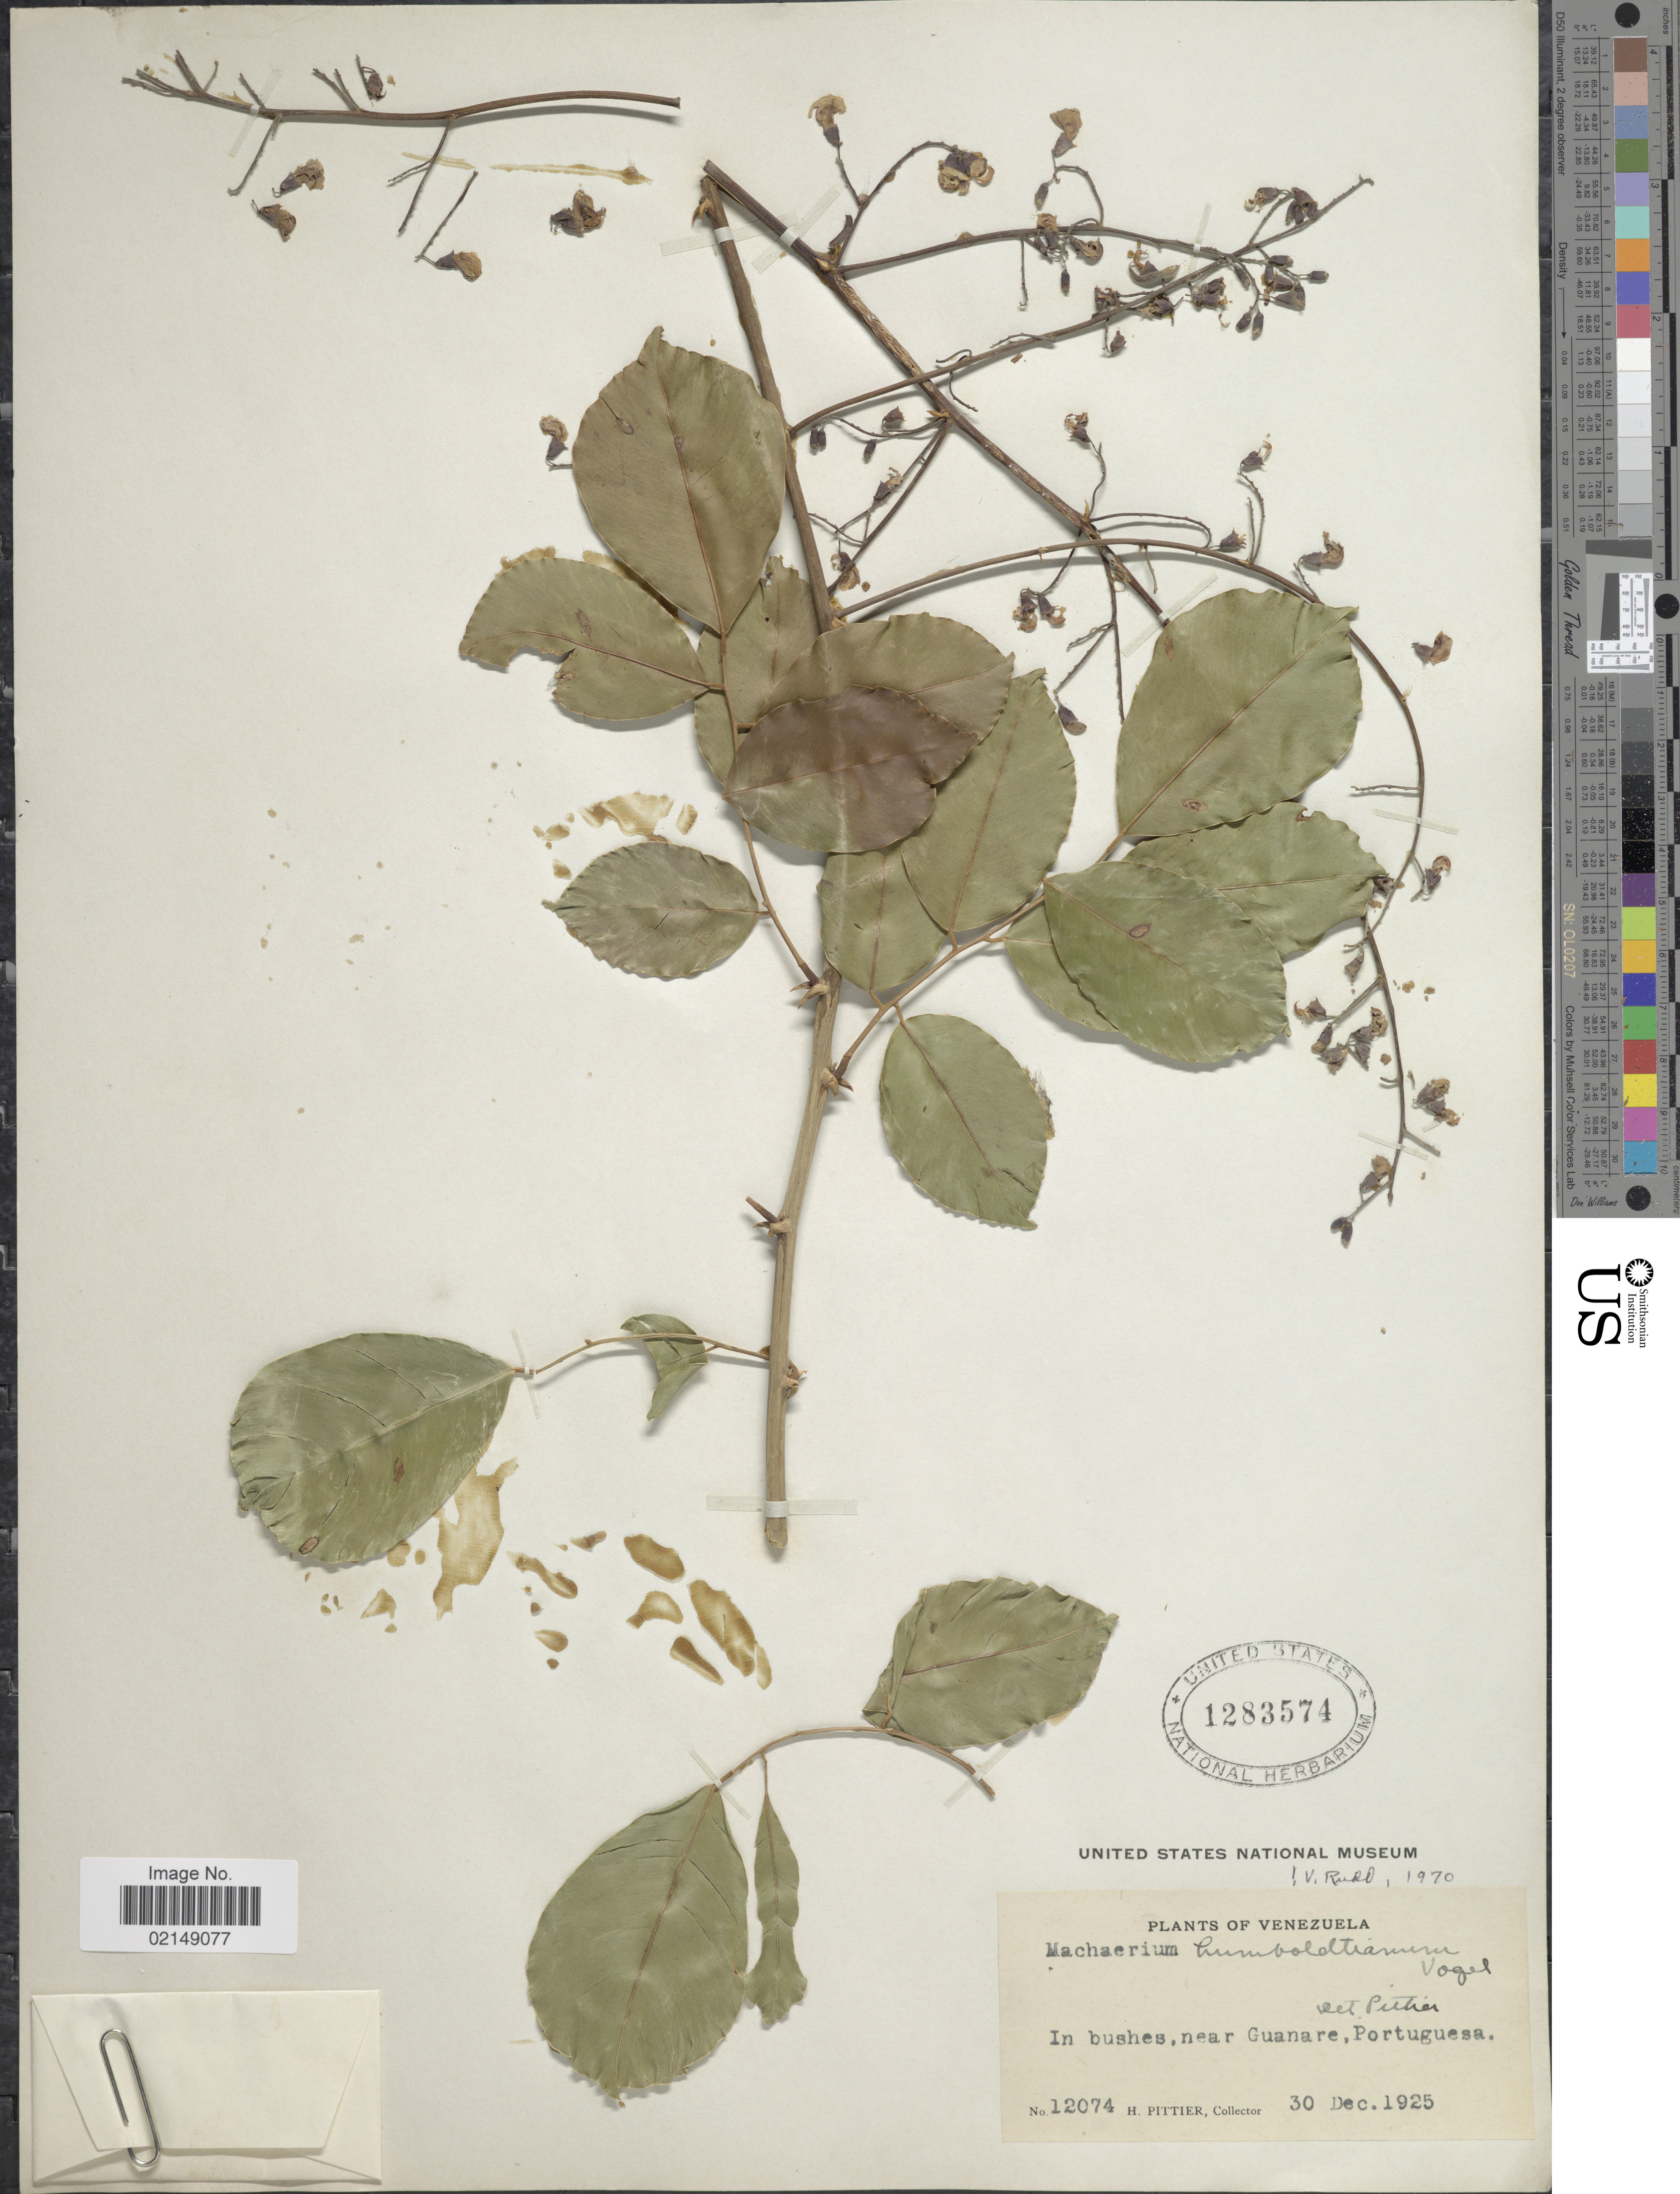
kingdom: Plantae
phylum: Tracheophyta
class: Magnoliopsida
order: Fabales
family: Fabaceae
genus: Machaerium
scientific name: Machaerium humboldtianum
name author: Vogel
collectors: H. F. Pittier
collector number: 12074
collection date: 1925-12-30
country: Venezuela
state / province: Portuguesa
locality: In bushes, near Guanare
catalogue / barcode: US 1283574